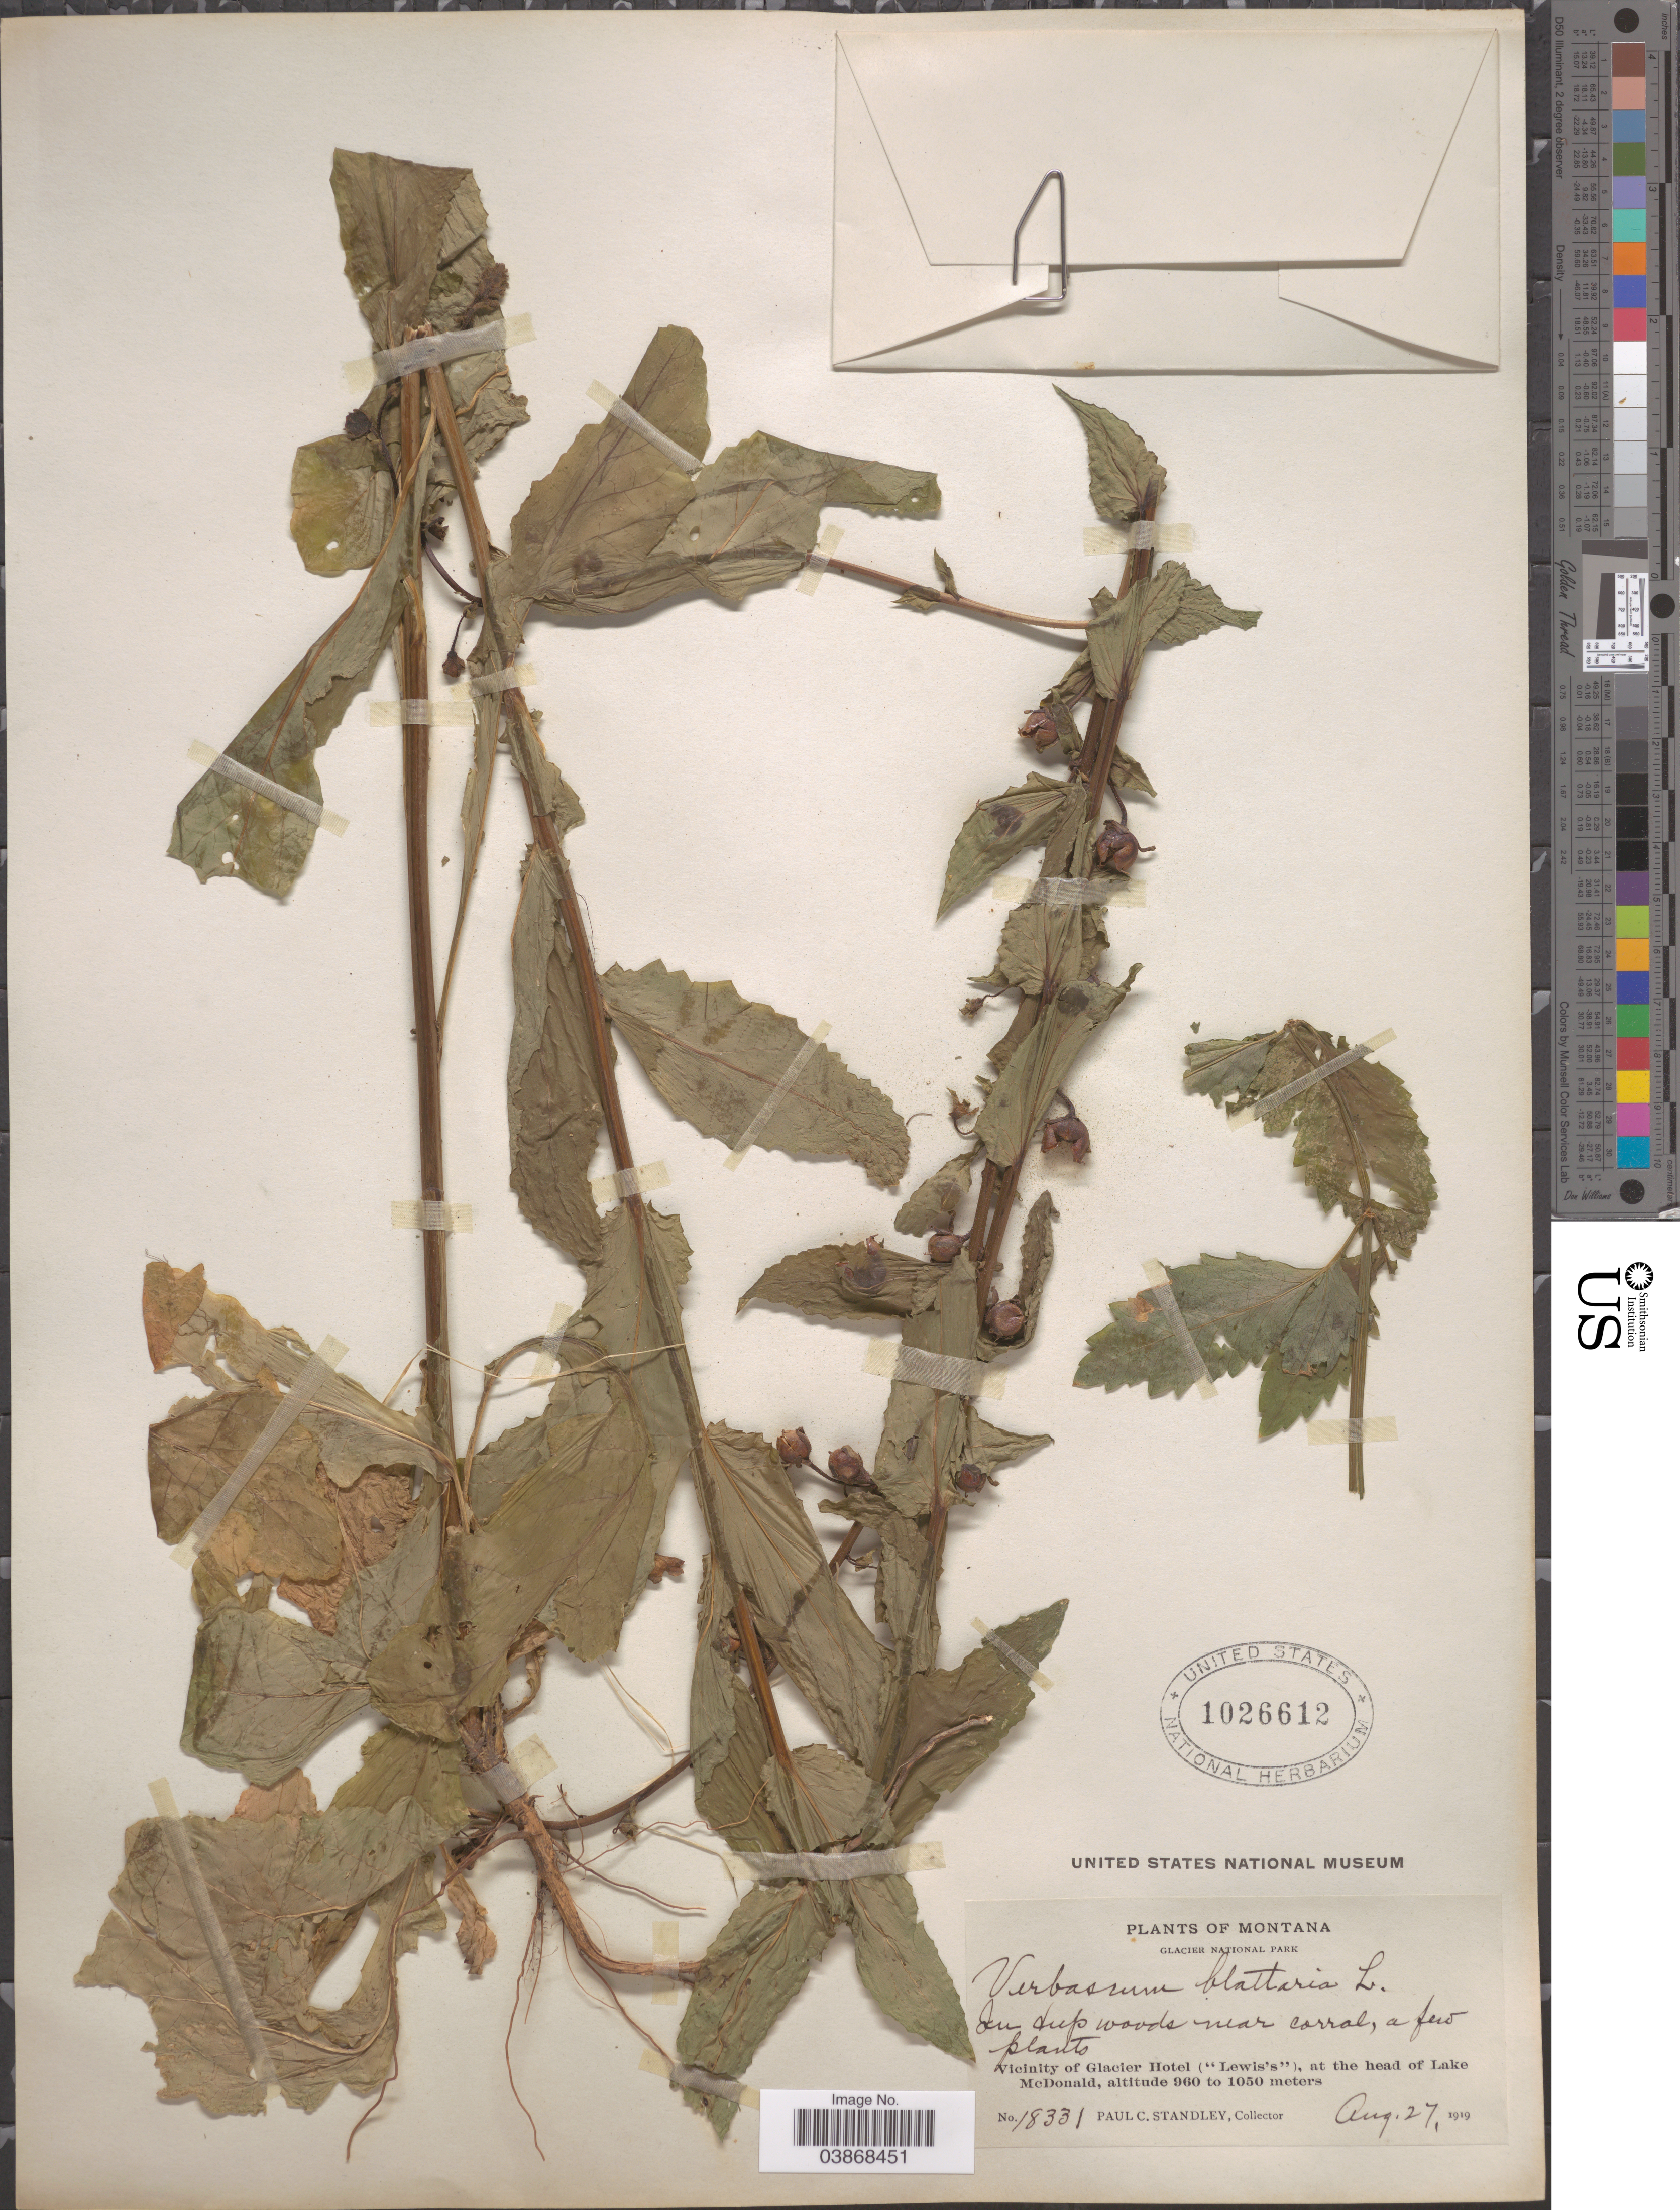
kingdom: Plantae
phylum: Tracheophyta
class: Magnoliopsida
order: Lamiales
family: Scrophulariaceae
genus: Verbascum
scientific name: Verbascum blattaria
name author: L.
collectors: P. C. Standley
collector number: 18331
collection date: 1919-08-27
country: United States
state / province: Montana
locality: Glacier National Park. Vicinity of Glacier Hotel ("Lewis's"), at the head of Lake McDonald.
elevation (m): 960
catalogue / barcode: US 1026612